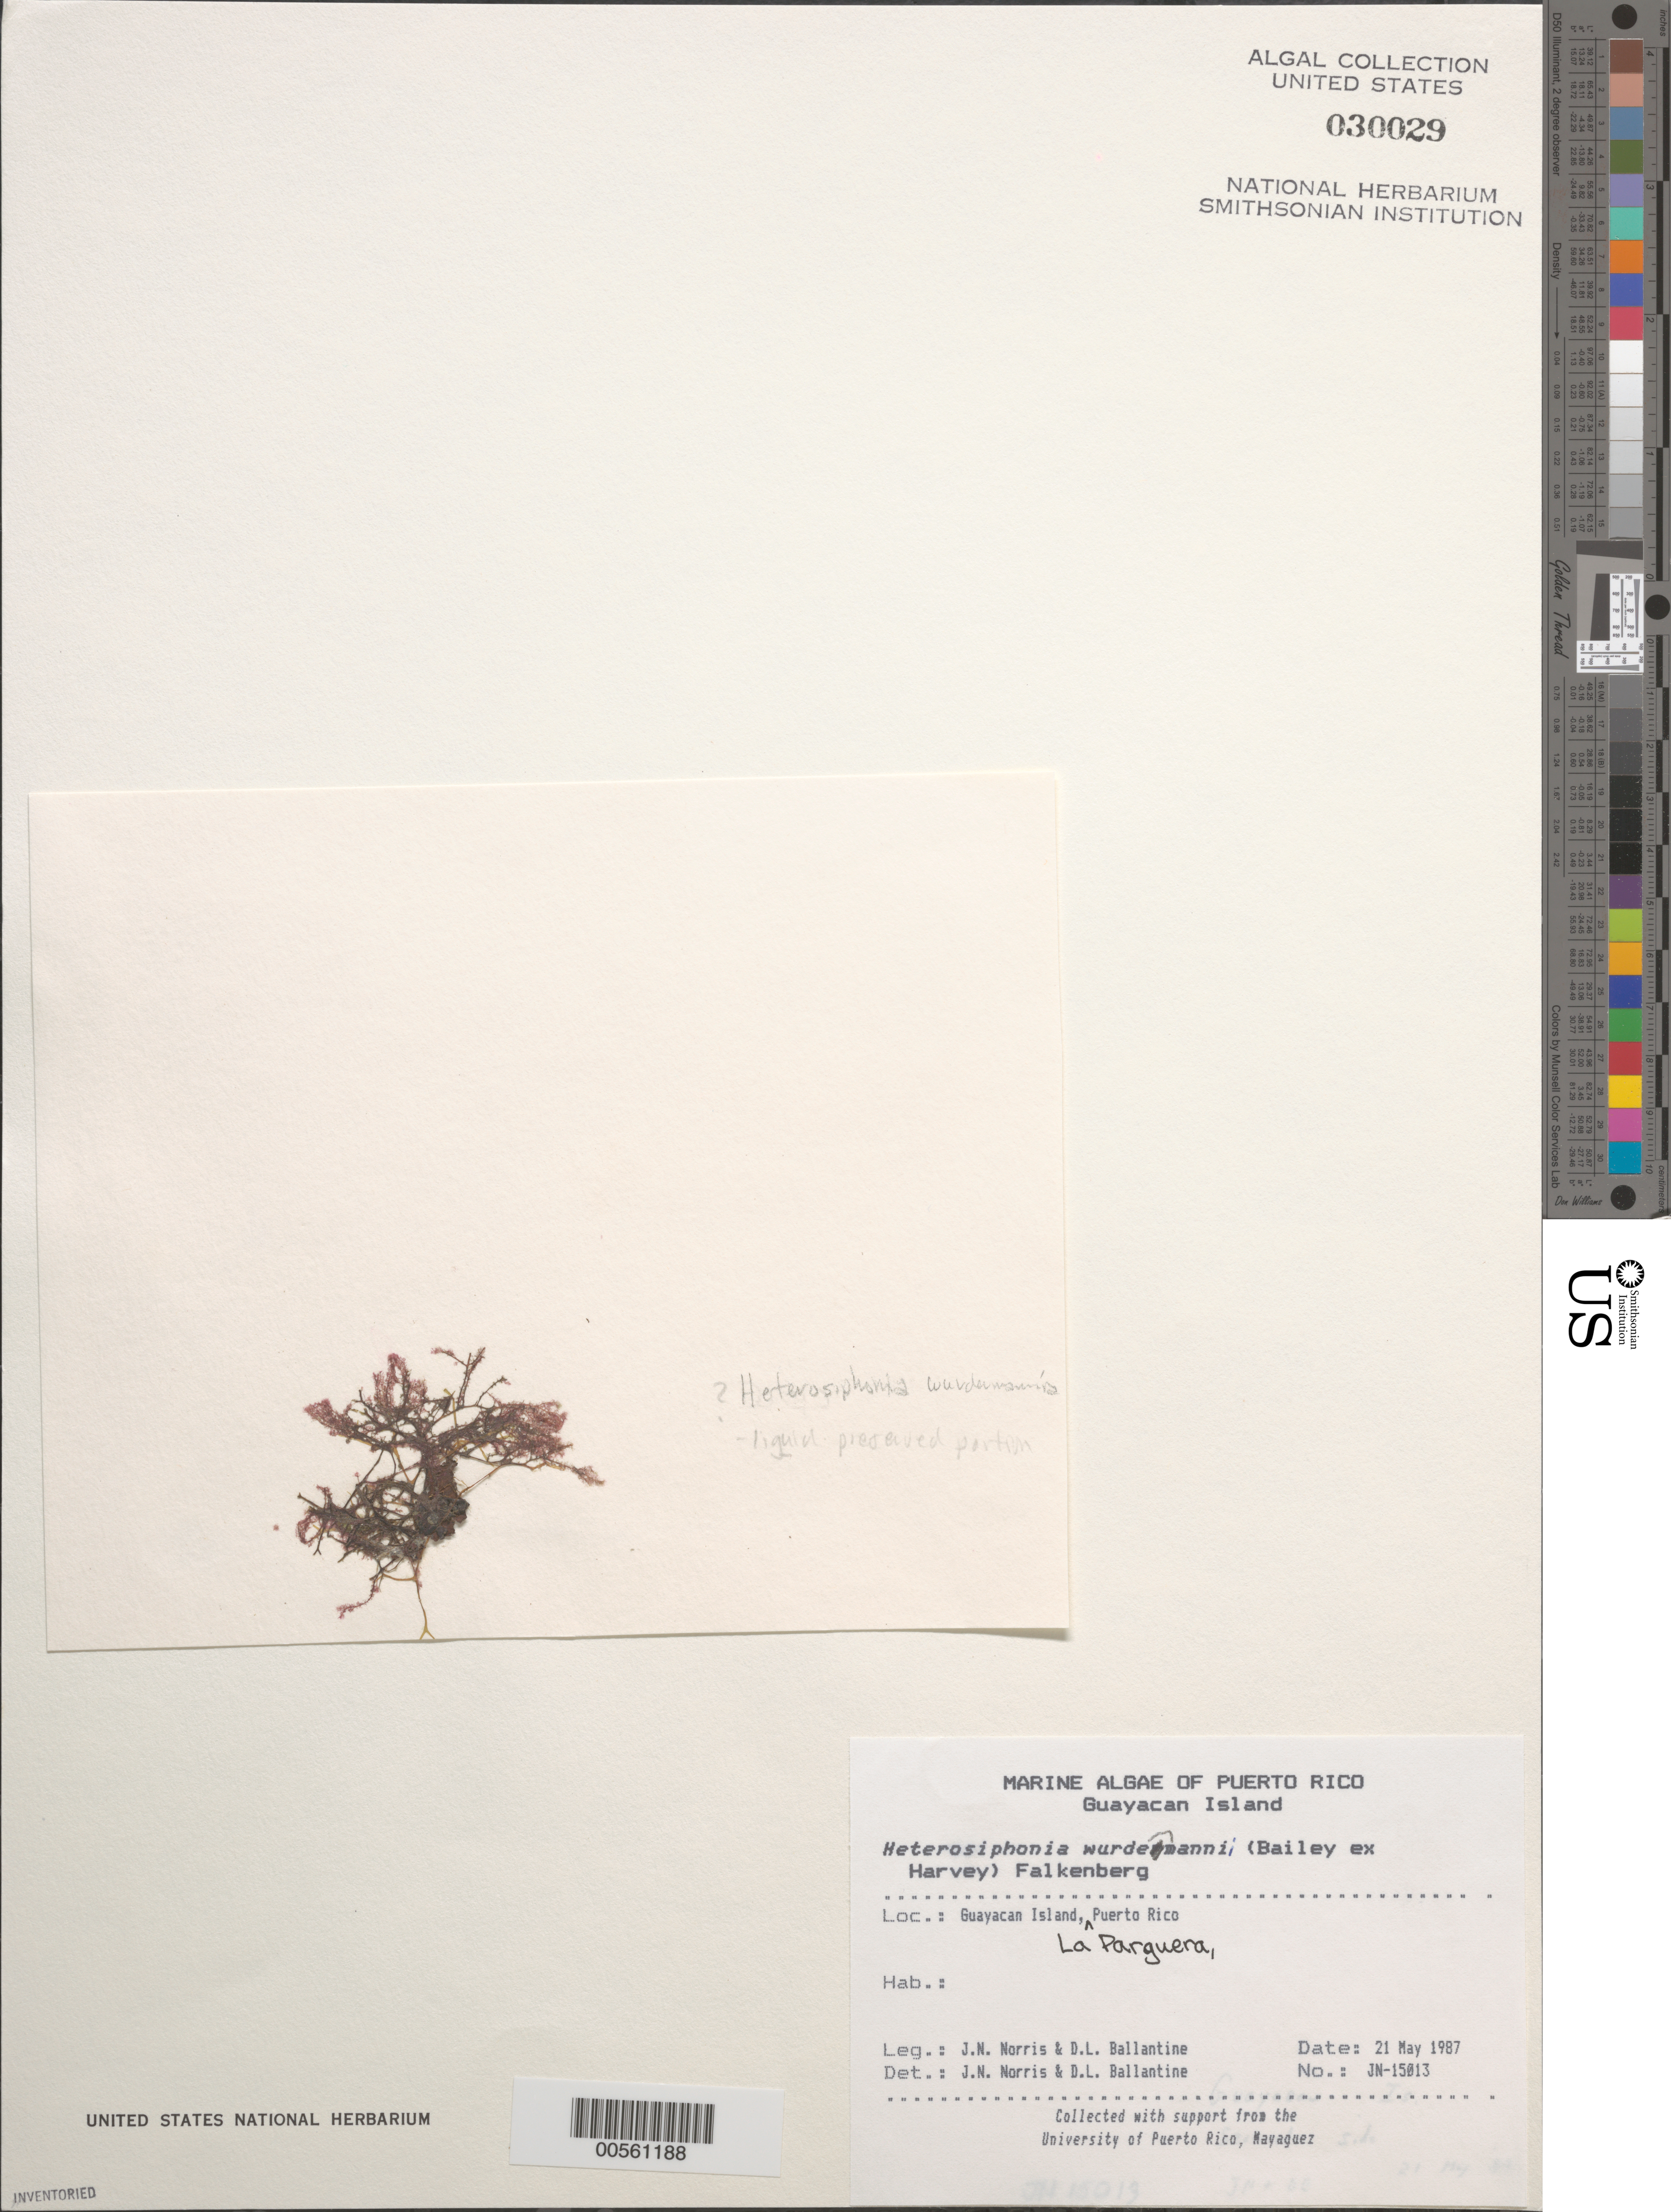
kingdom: Plantae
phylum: Rhodophyta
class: Florideophyceae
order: Ceramiales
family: Dasyaceae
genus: Heterosiphonia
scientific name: Heterosiphonia crispella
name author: (C. Agardh) M.J. Wynne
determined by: Algae name updating Project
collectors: J. N. Norris & D.L. Ballantine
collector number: JN-15013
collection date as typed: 21 May 1987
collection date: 1987-05-21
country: Puerto Rico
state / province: Lajas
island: Guayacan Island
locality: La Parguera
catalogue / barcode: US 30029